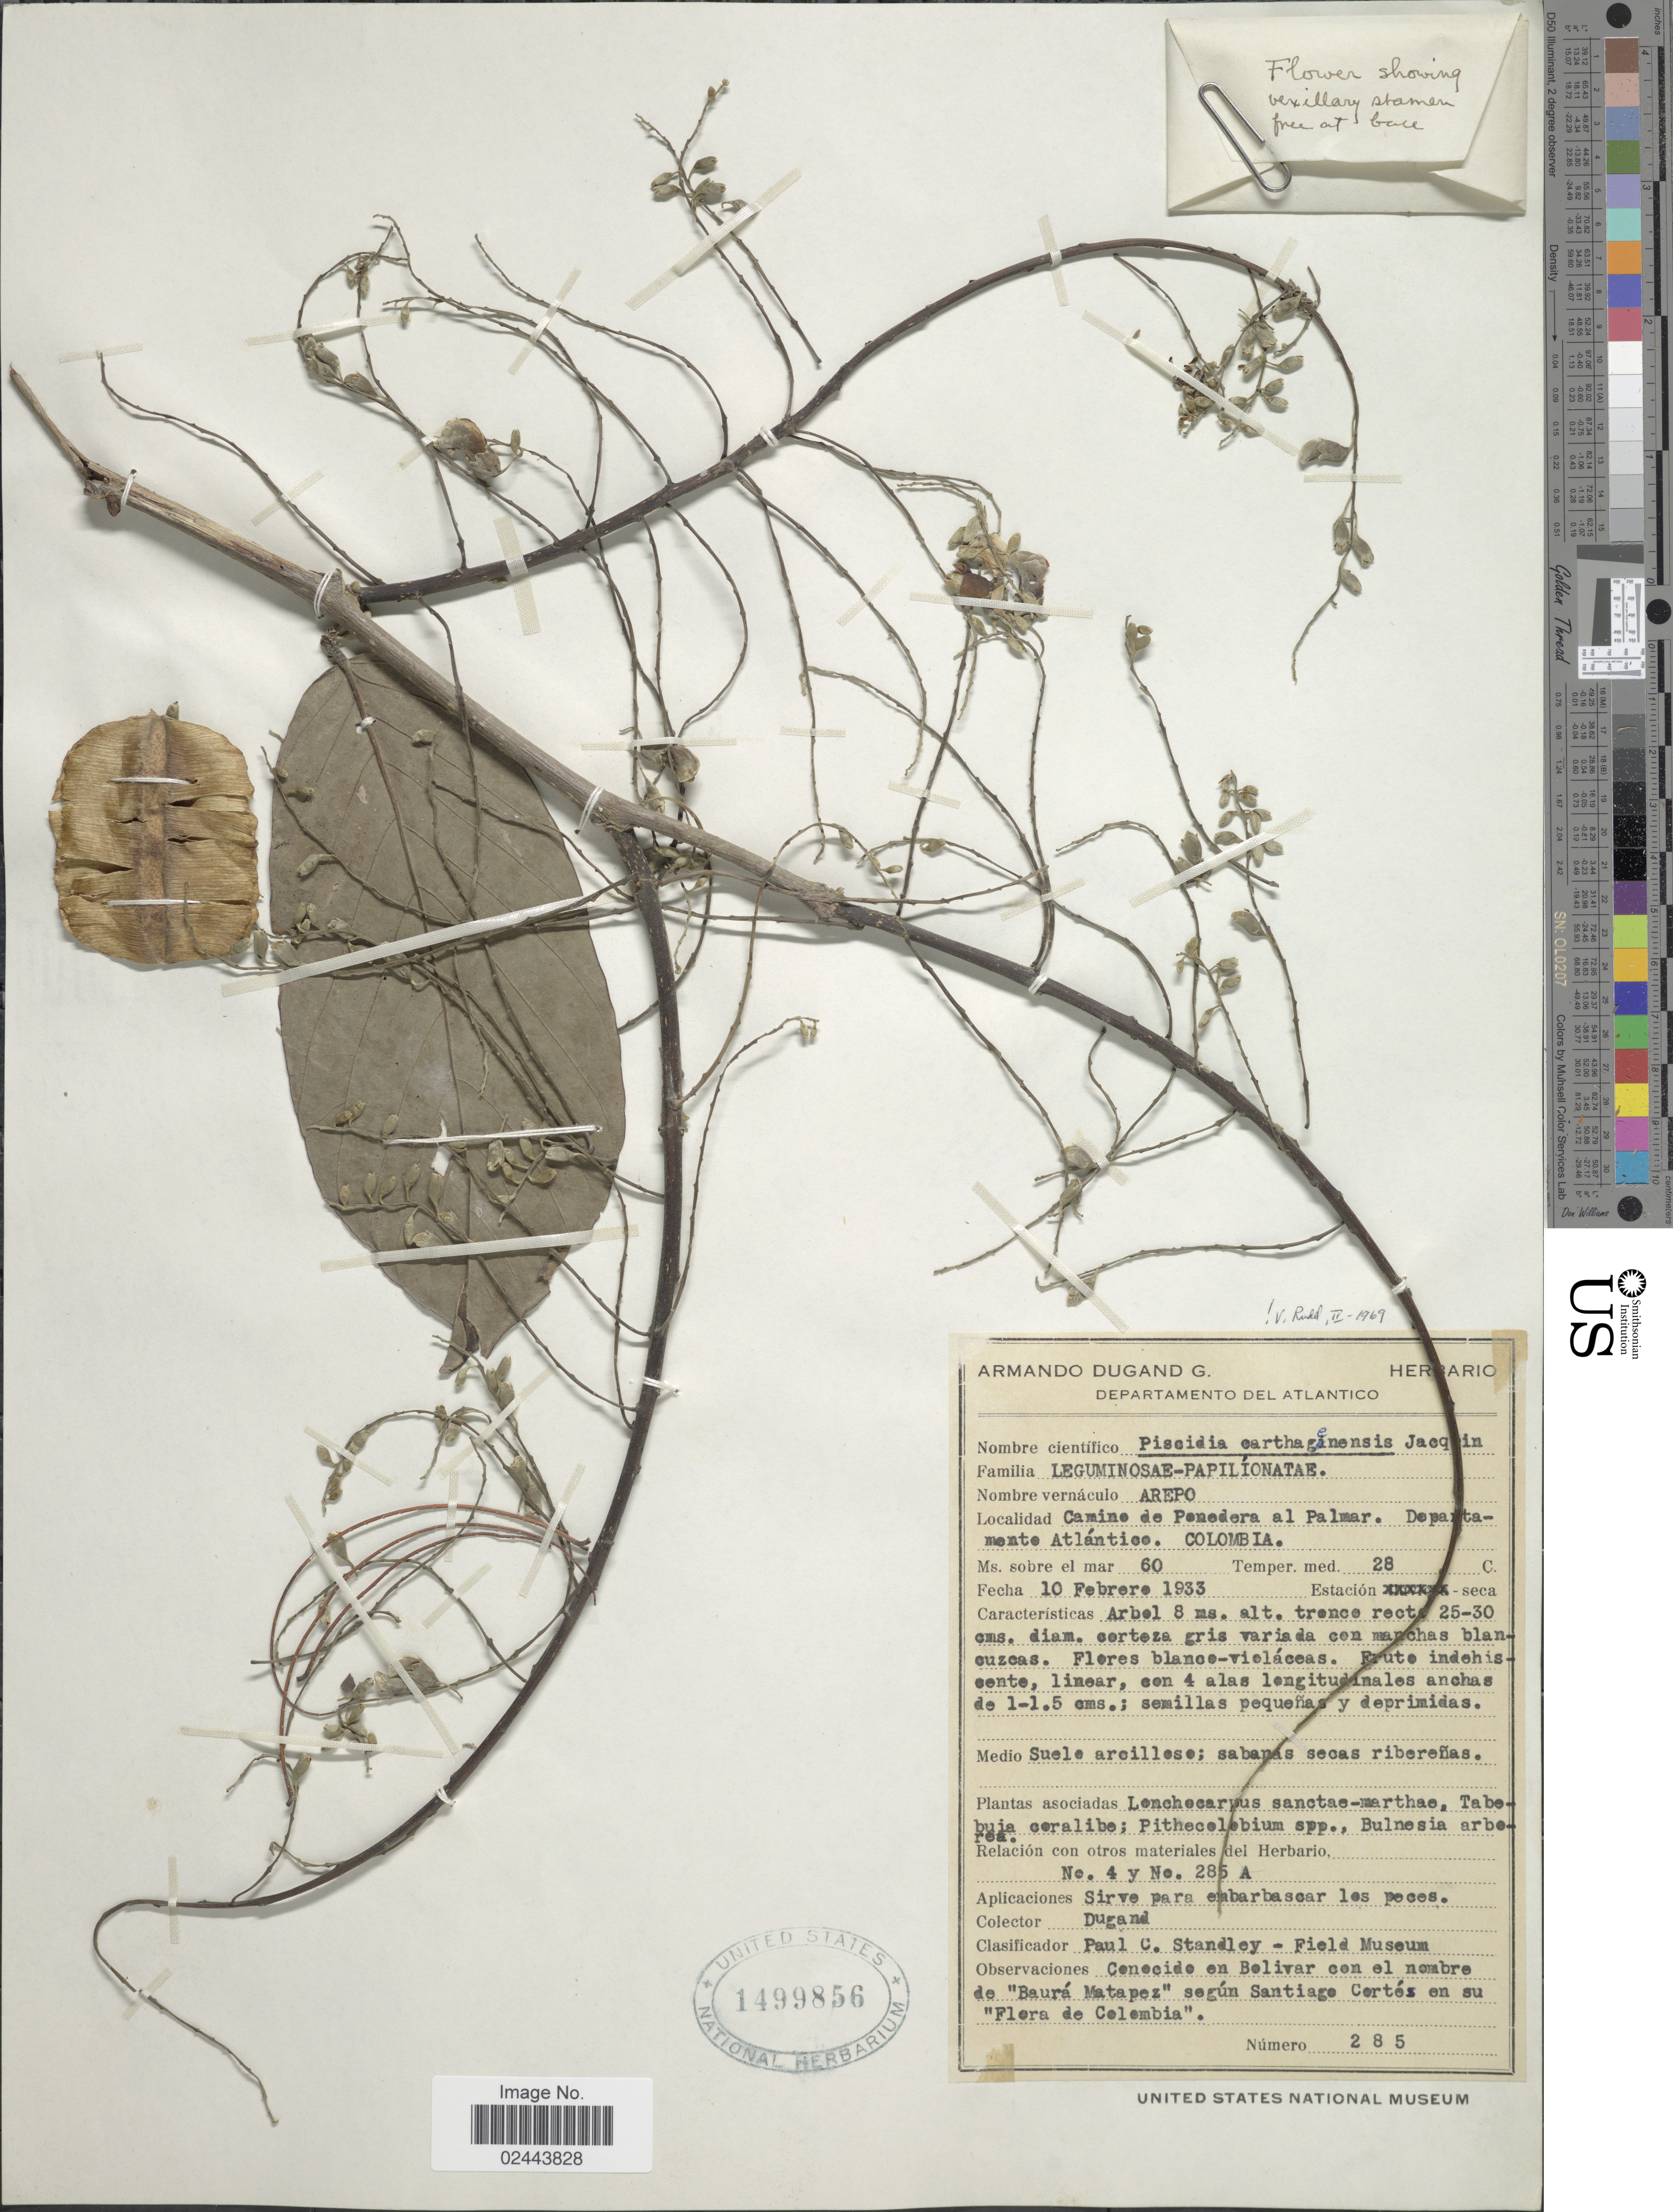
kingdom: Plantae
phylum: Tracheophyta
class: Magnoliopsida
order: Fabales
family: Fabaceae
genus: Piscidia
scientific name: Piscidia carthagenensis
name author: Jacq.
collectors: A. Dugand G.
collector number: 285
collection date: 1933-02-10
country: Colombia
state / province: Atlántico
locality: Camino de Penedera al Palmar, Temper. med. 28 C.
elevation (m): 60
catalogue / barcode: US 1499856